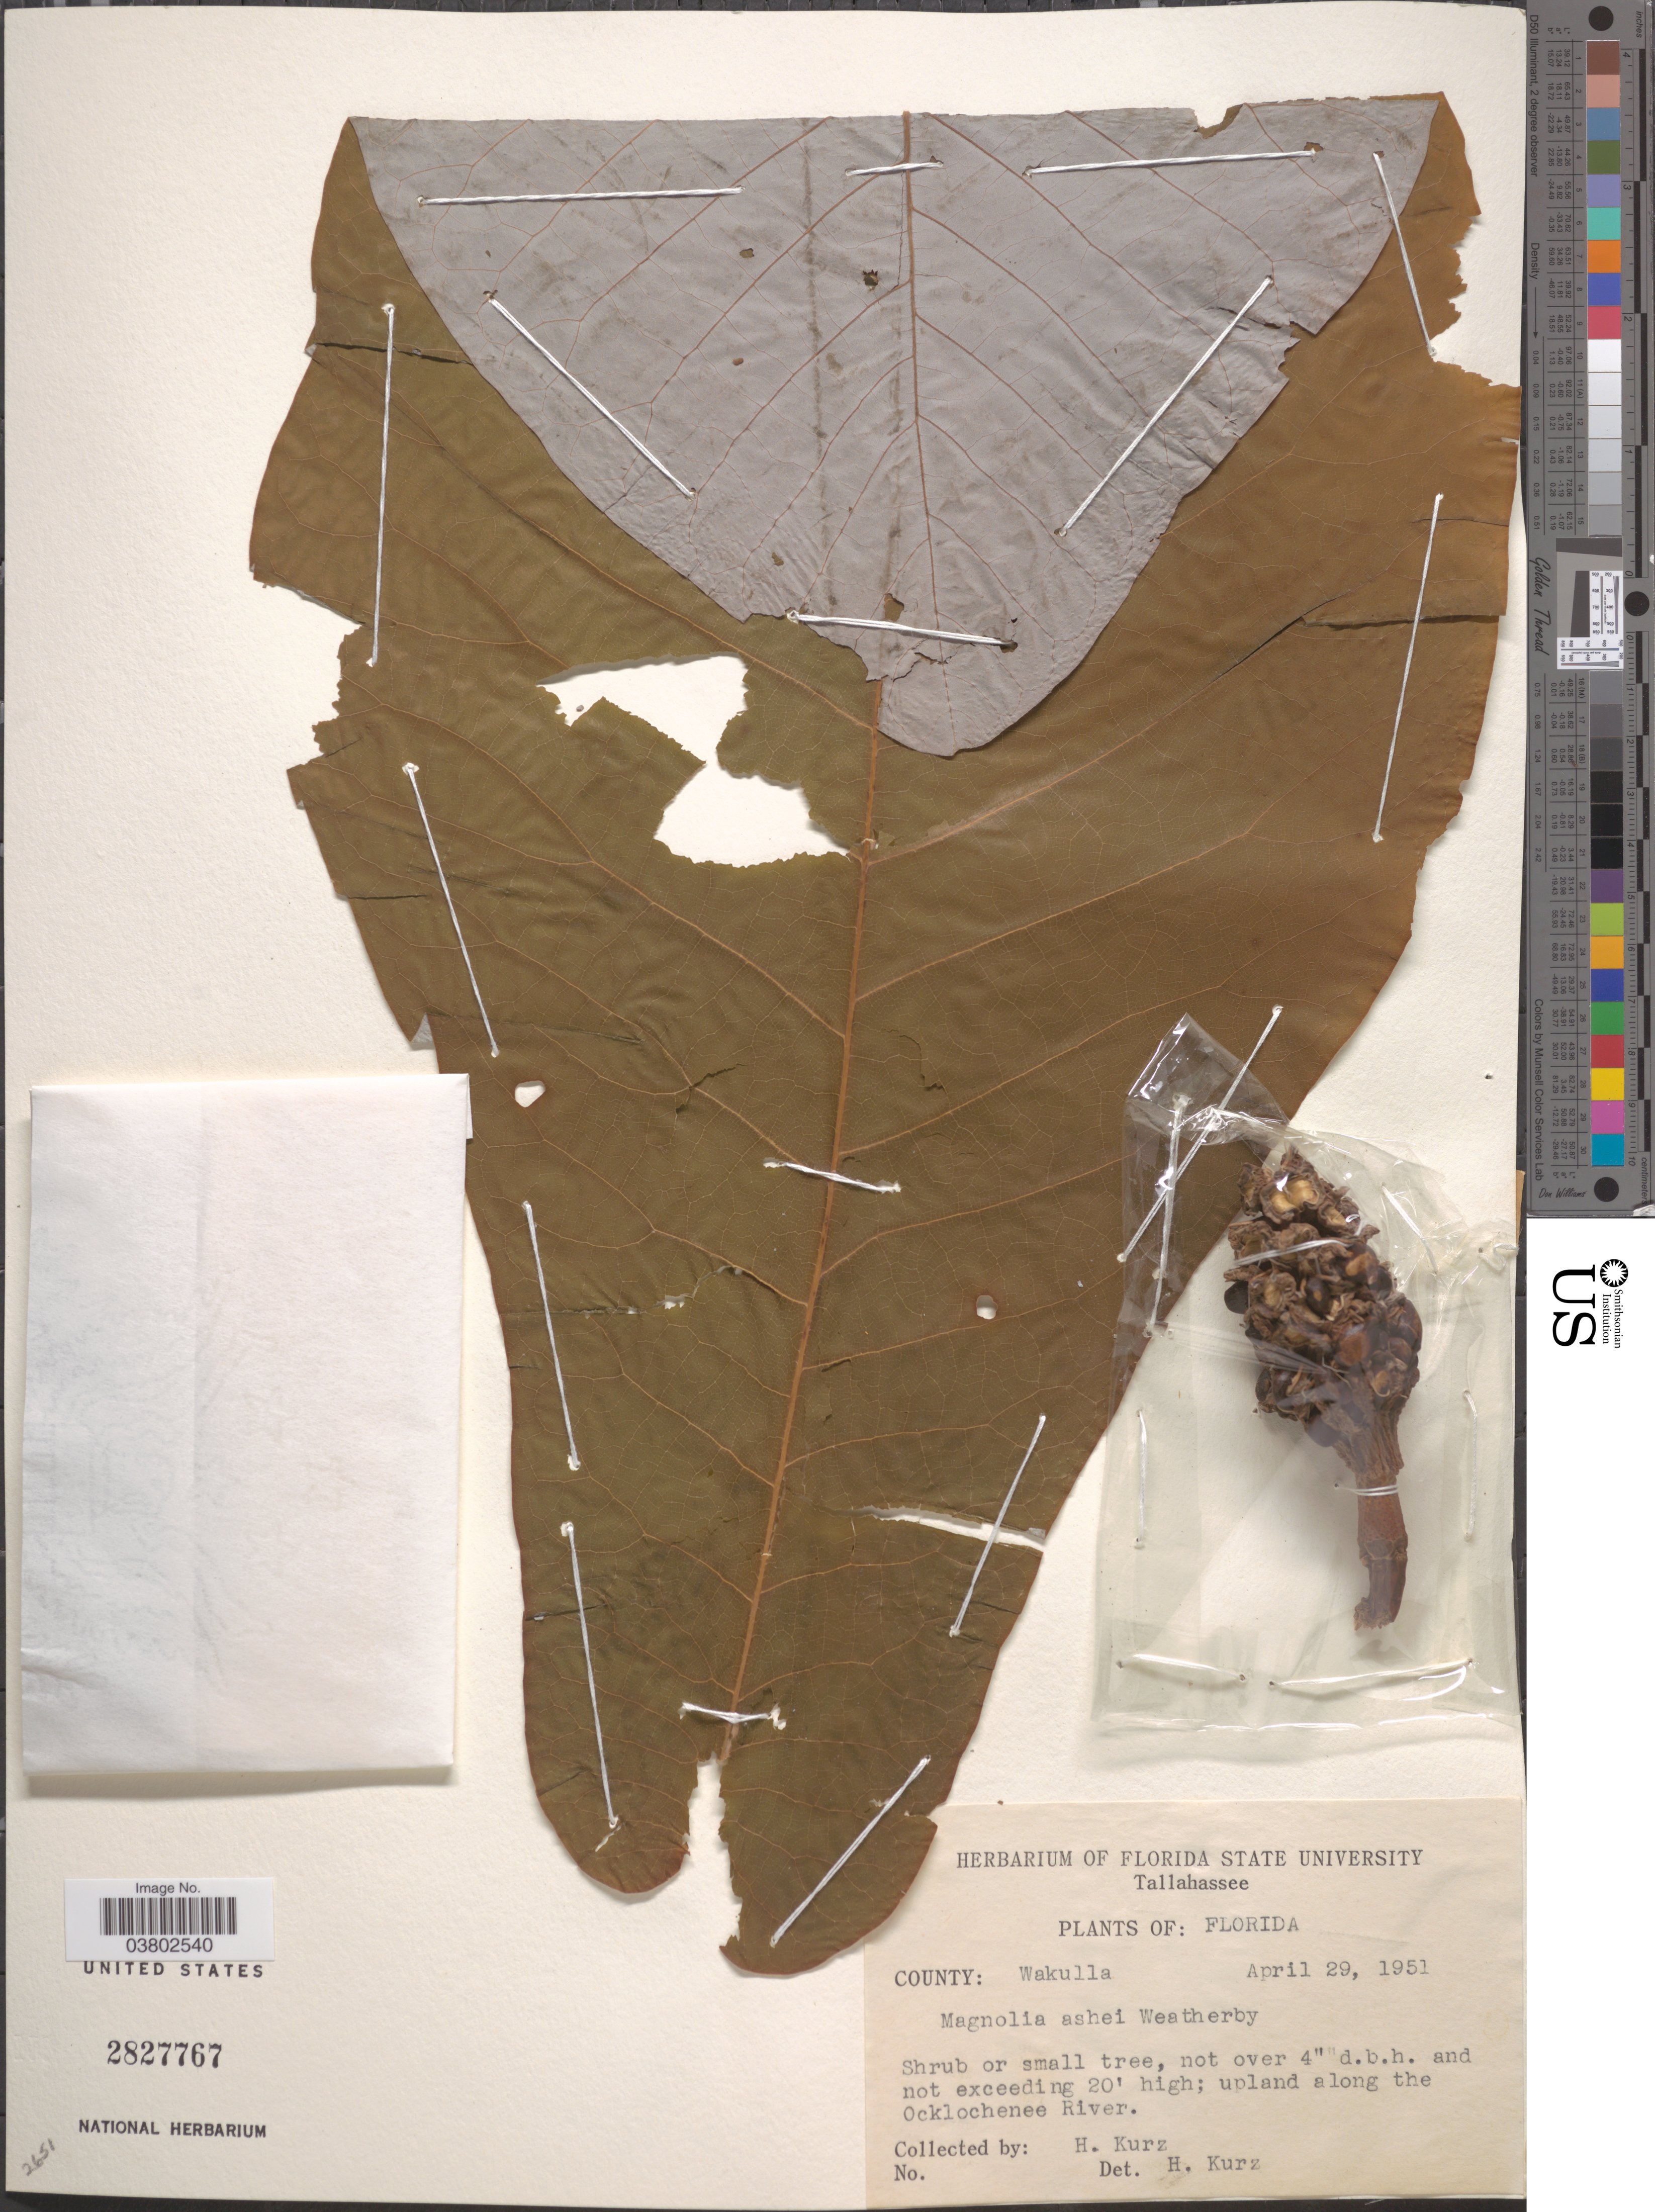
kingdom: Plantae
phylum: Tracheophyta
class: Magnoliopsida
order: Magnoliales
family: Magnoliaceae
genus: Magnolia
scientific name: Magnolia ashei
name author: Weath.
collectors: H. Kurz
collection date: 1951-04-29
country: United States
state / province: Florida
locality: County: Wakulla. Upland along the Ocklochenee River.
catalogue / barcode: US 2827767